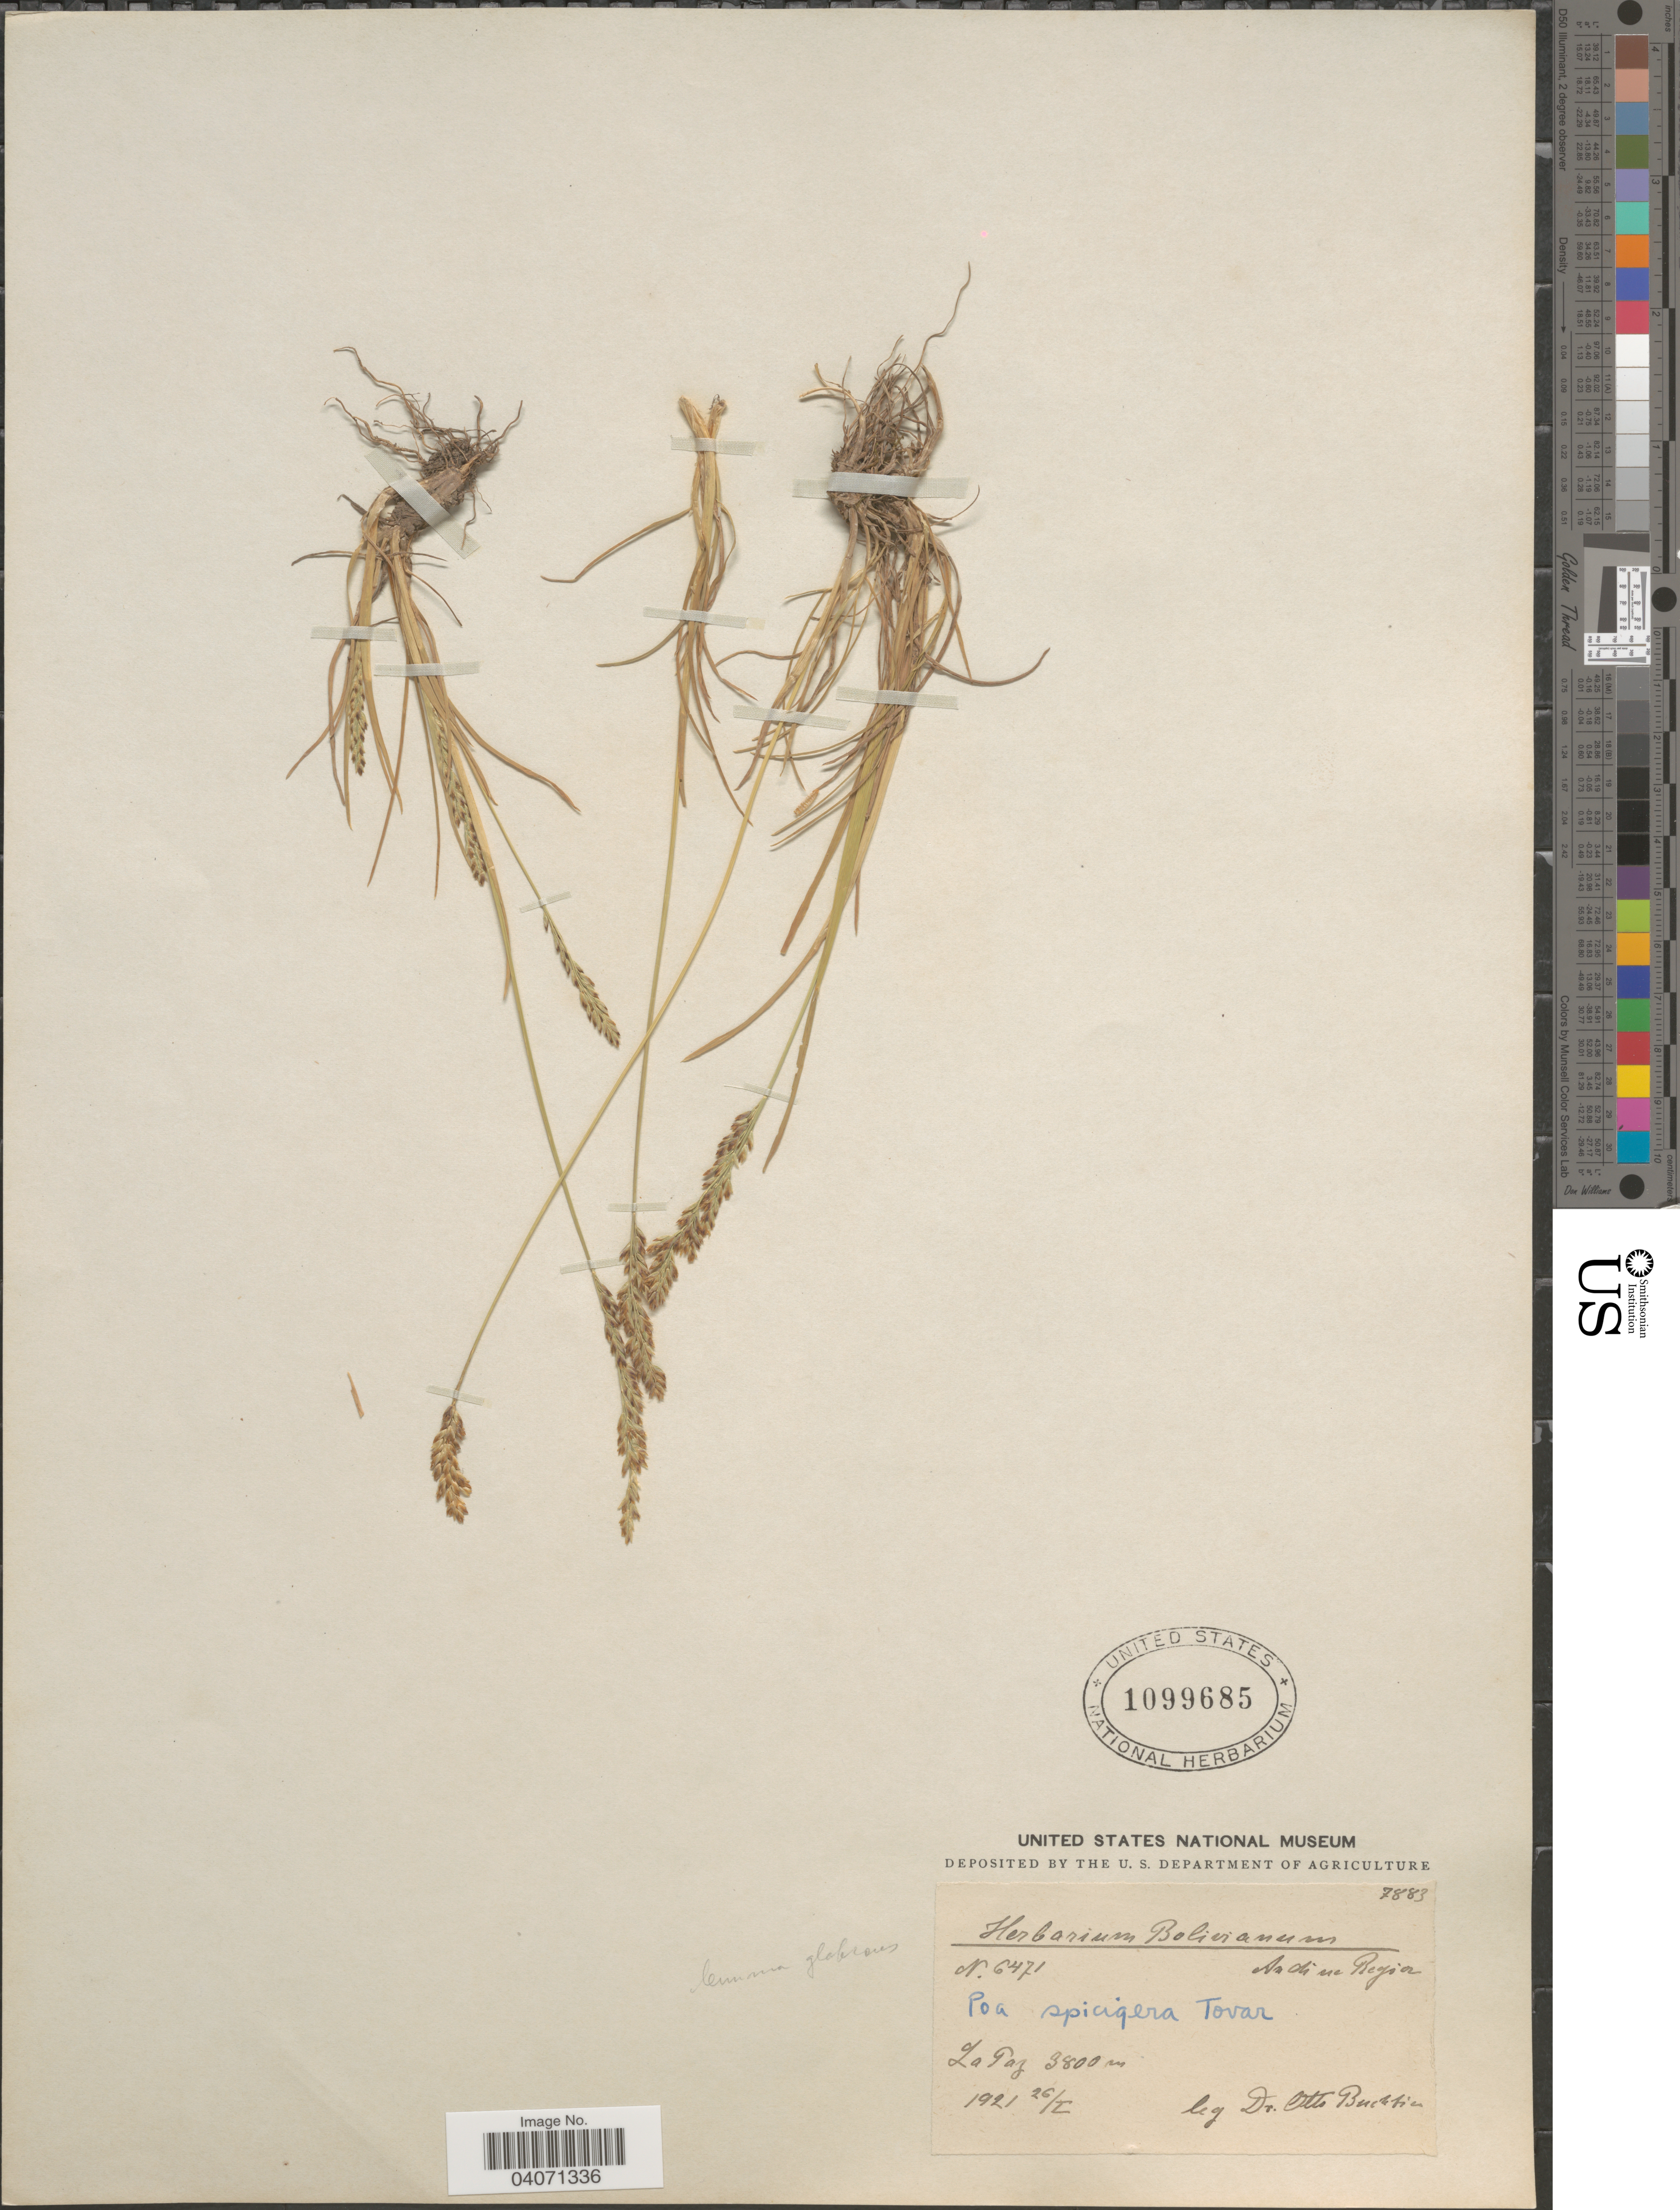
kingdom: Plantae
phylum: Tracheophyta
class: Liliopsida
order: Poales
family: Poaceae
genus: Poa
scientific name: Poa spicigera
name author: Tovar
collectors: O. Buchtien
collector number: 6471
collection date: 1921-01-26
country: Bolivia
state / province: La Paz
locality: Andine Region.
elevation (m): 3800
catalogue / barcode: US 1099685